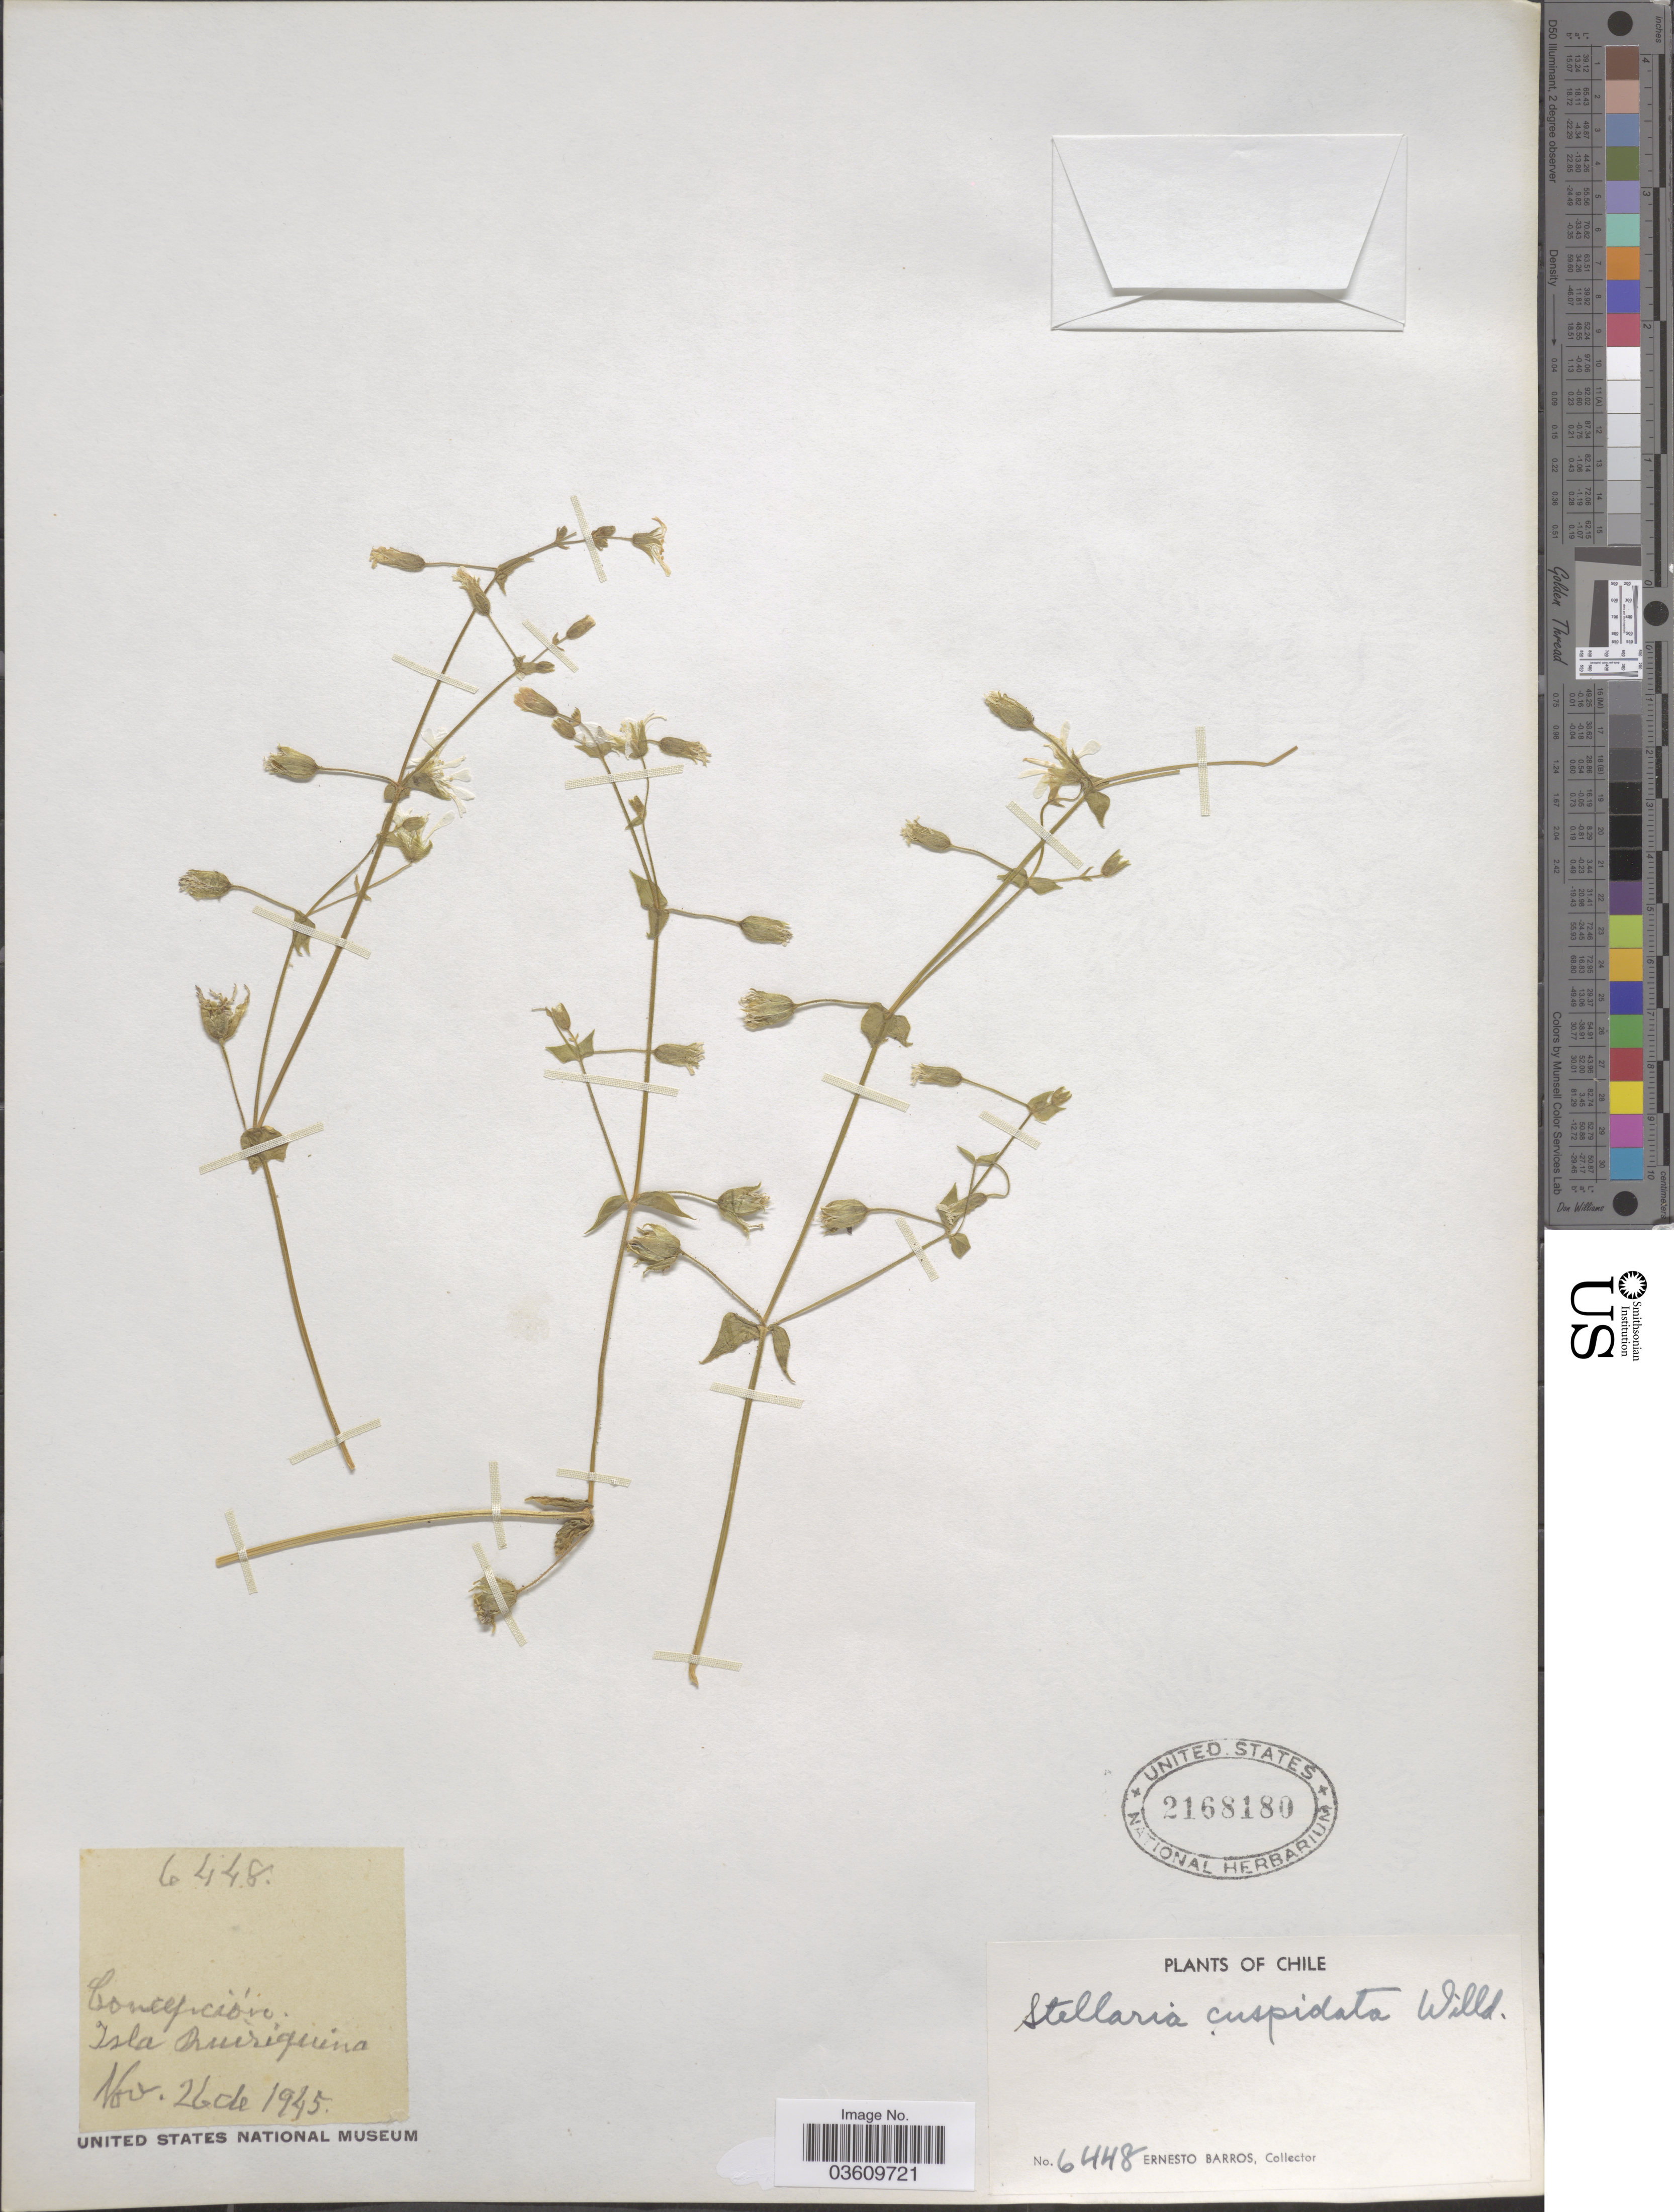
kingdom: Plantae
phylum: Tracheophyta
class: Magnoliopsida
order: Caryophyllales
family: Caryophyllaceae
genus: Stellaria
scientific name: Stellaria cuspidata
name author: Willd. ex Schltdl.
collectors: E. Barros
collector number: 6448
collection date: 1945-11-26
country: Chile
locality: Concepción. Isla Quiriquina.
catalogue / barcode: US 2168180